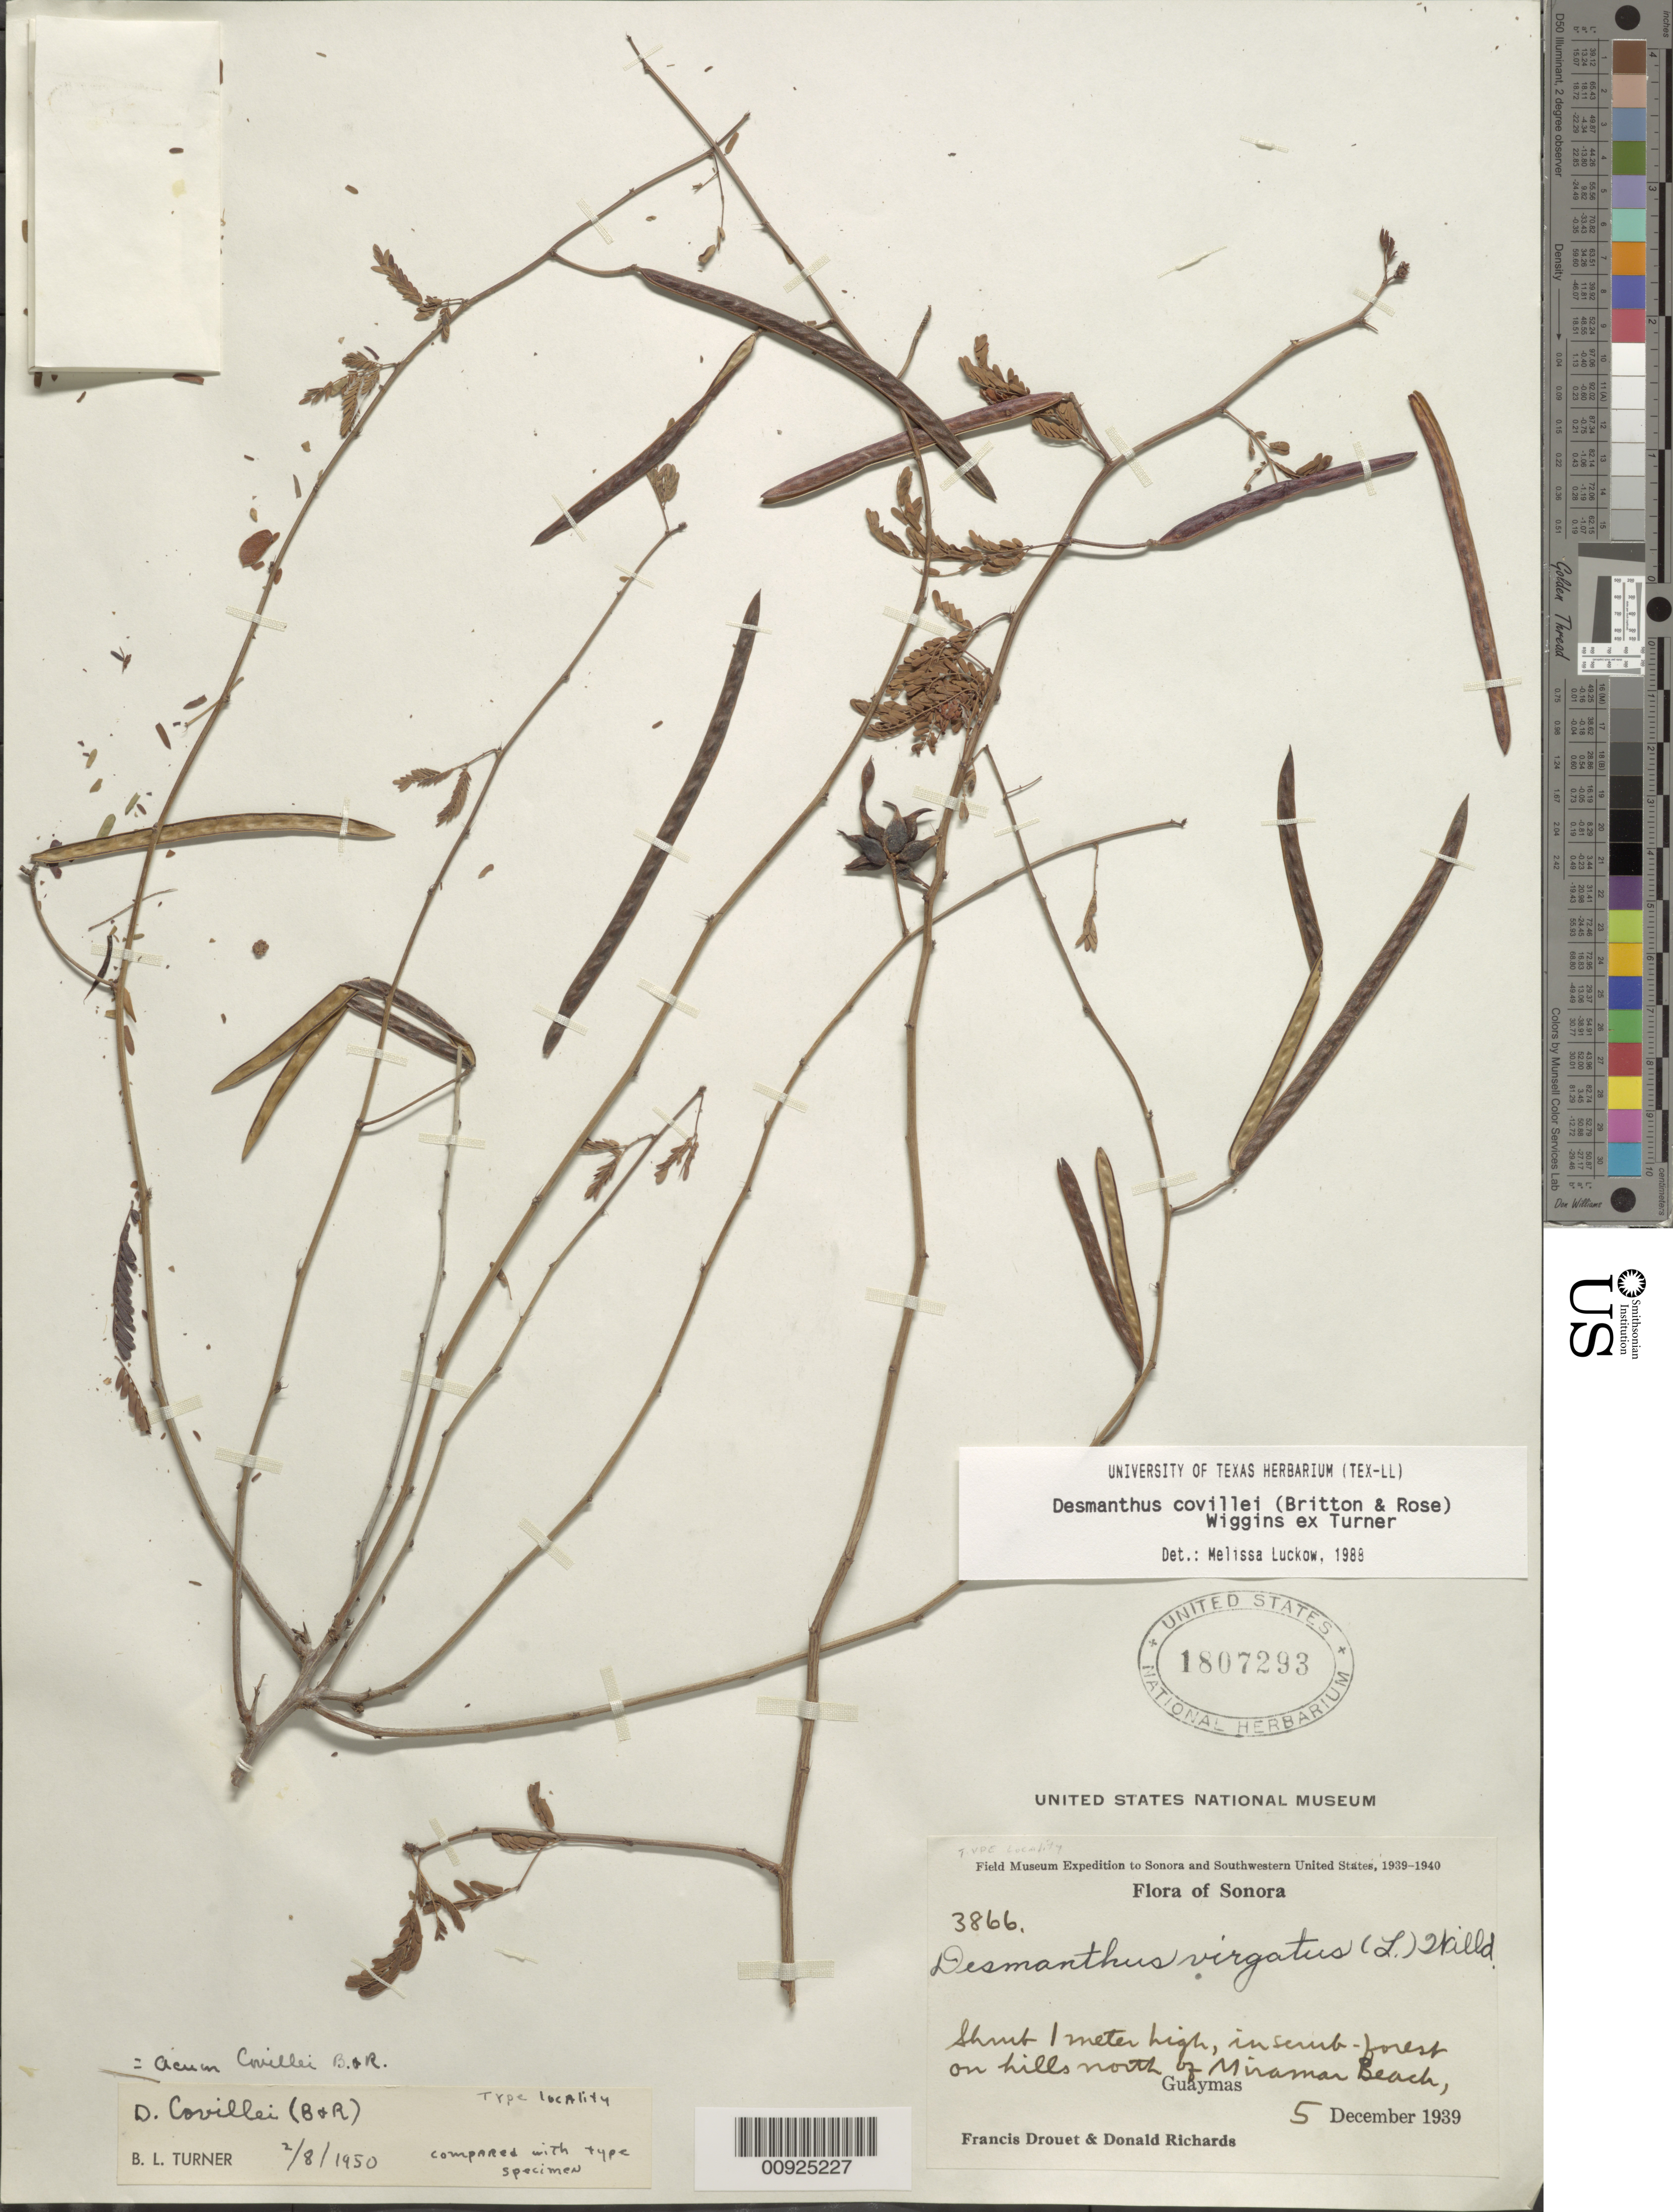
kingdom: Plantae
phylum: Tracheophyta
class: Magnoliopsida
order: Fabales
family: Fabaceae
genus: Desmanthus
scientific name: Desmanthus covillei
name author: (Britton) Wiggins ex B.L. Turner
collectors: F. E. Drouet & D. Richards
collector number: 3866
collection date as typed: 05 Dec 1939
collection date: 1939-12-05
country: Mexico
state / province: Sonora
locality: North of Miramar Beach, Guaymas, Sonora.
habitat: Scrub-forest on hills.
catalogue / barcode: US 1807293